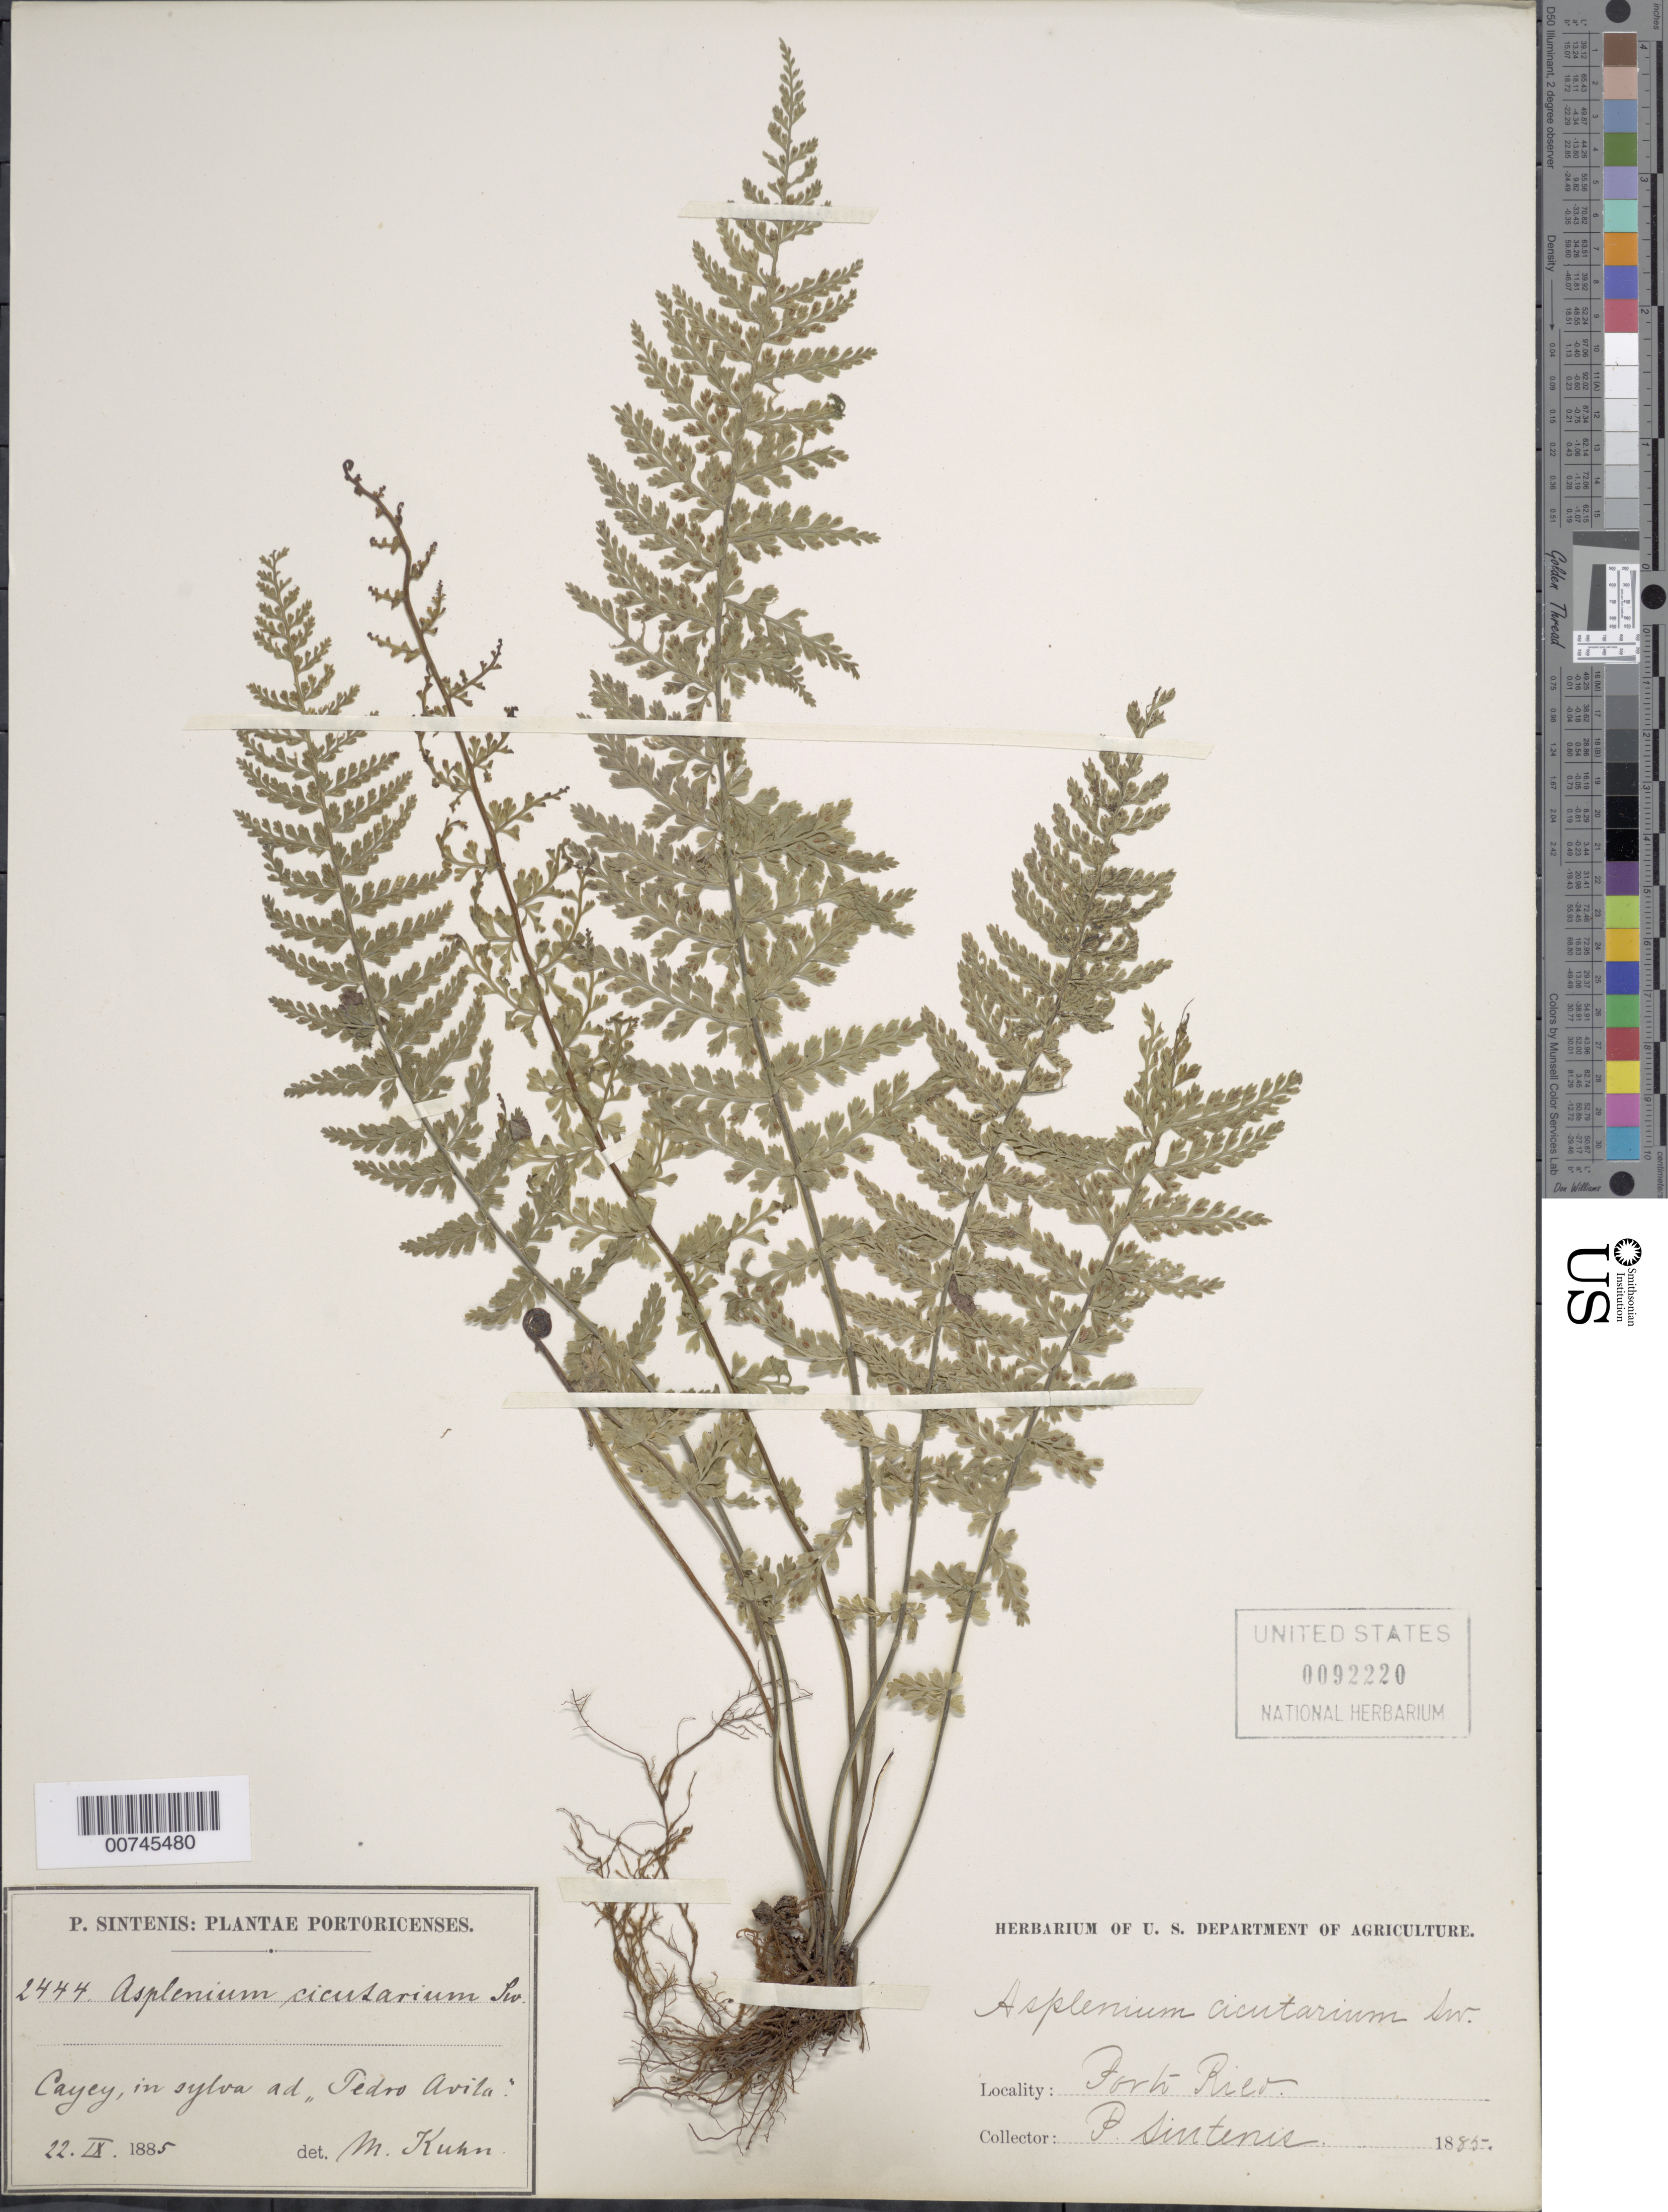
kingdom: Plantae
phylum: Tracheophyta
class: Polypodiopsida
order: Polypodiales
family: Aspleniaceae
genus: Asplenium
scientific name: Asplenium cuneatum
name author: Lam.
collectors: P. Sintenis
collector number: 2444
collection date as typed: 22 Sep 1885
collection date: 1885-09-22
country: Puerto Rico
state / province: Cayey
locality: In sylvis, ad Pedro Avila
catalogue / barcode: US 92220